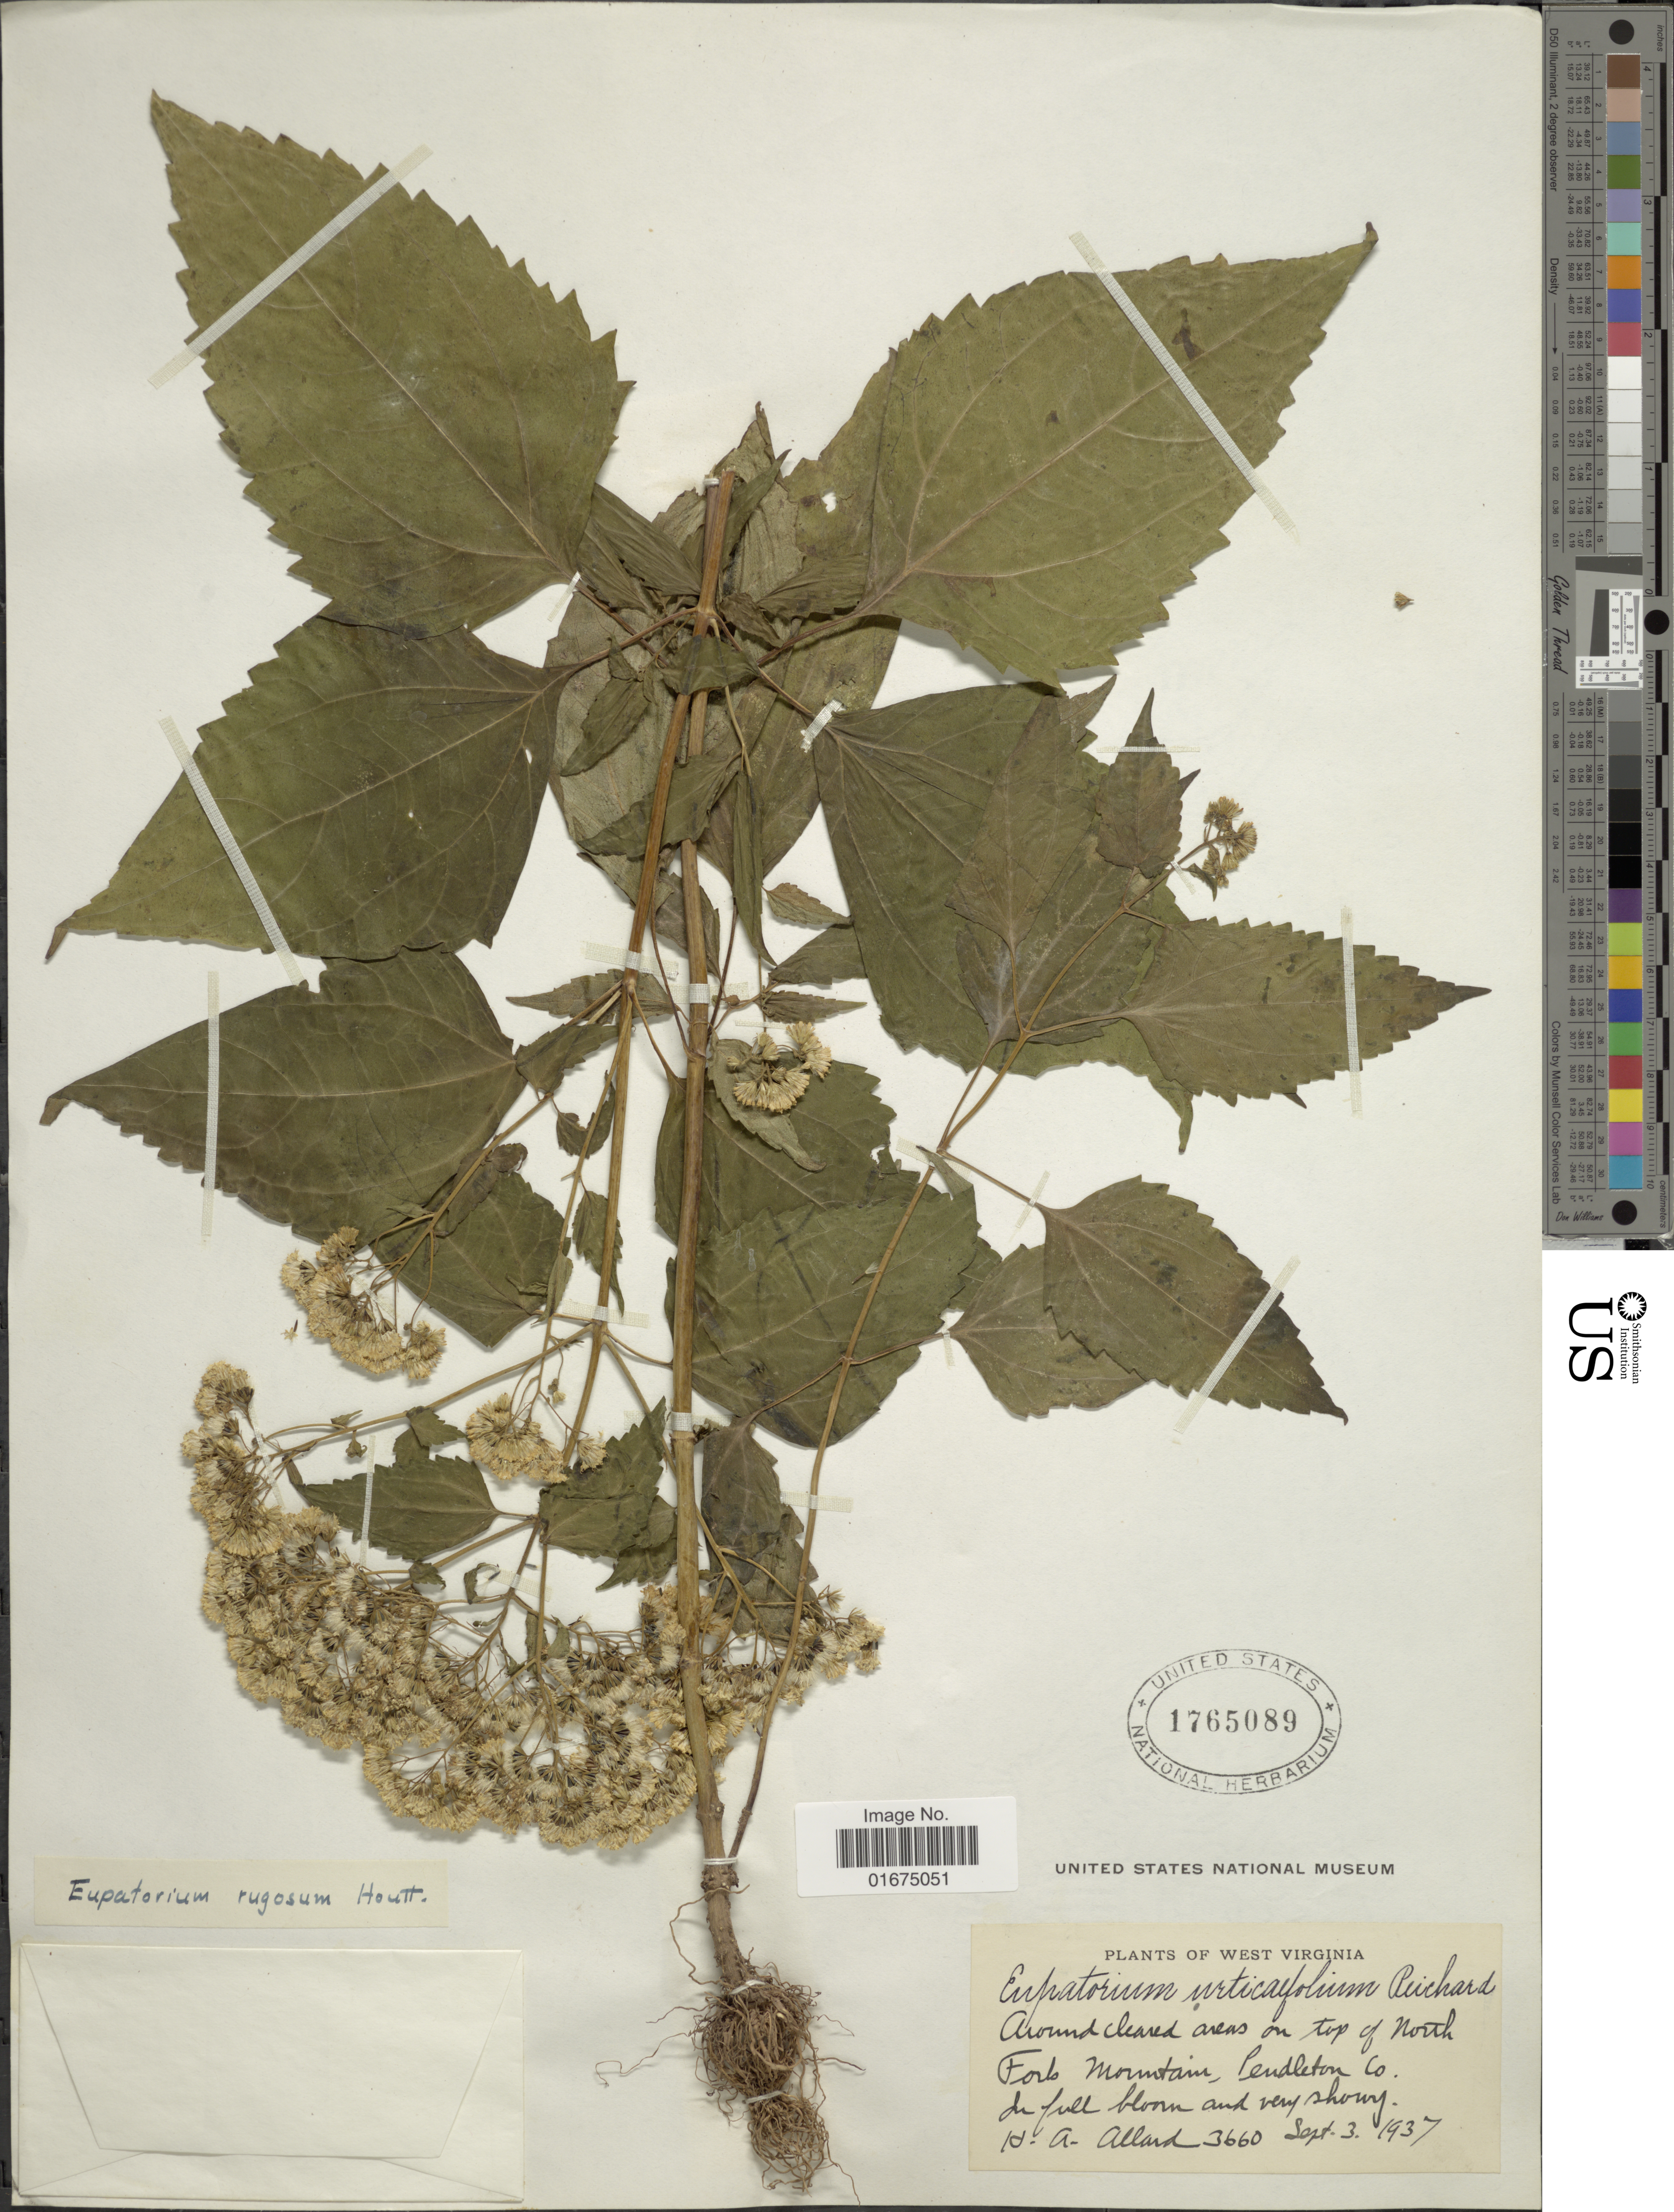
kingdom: Plantae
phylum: Tracheophyta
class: Magnoliopsida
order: Asterales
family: Asteraceae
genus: Ageratina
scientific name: Ageratina altissima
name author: (L.) R.M. King & H. Rob.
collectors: H. A. Allard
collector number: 3660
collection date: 1937-09-03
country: United States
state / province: West Virginia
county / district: Pendleton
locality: Around cleared areas on top of north Forbs Mountain, Pendleton Co.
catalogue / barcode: US 1765089